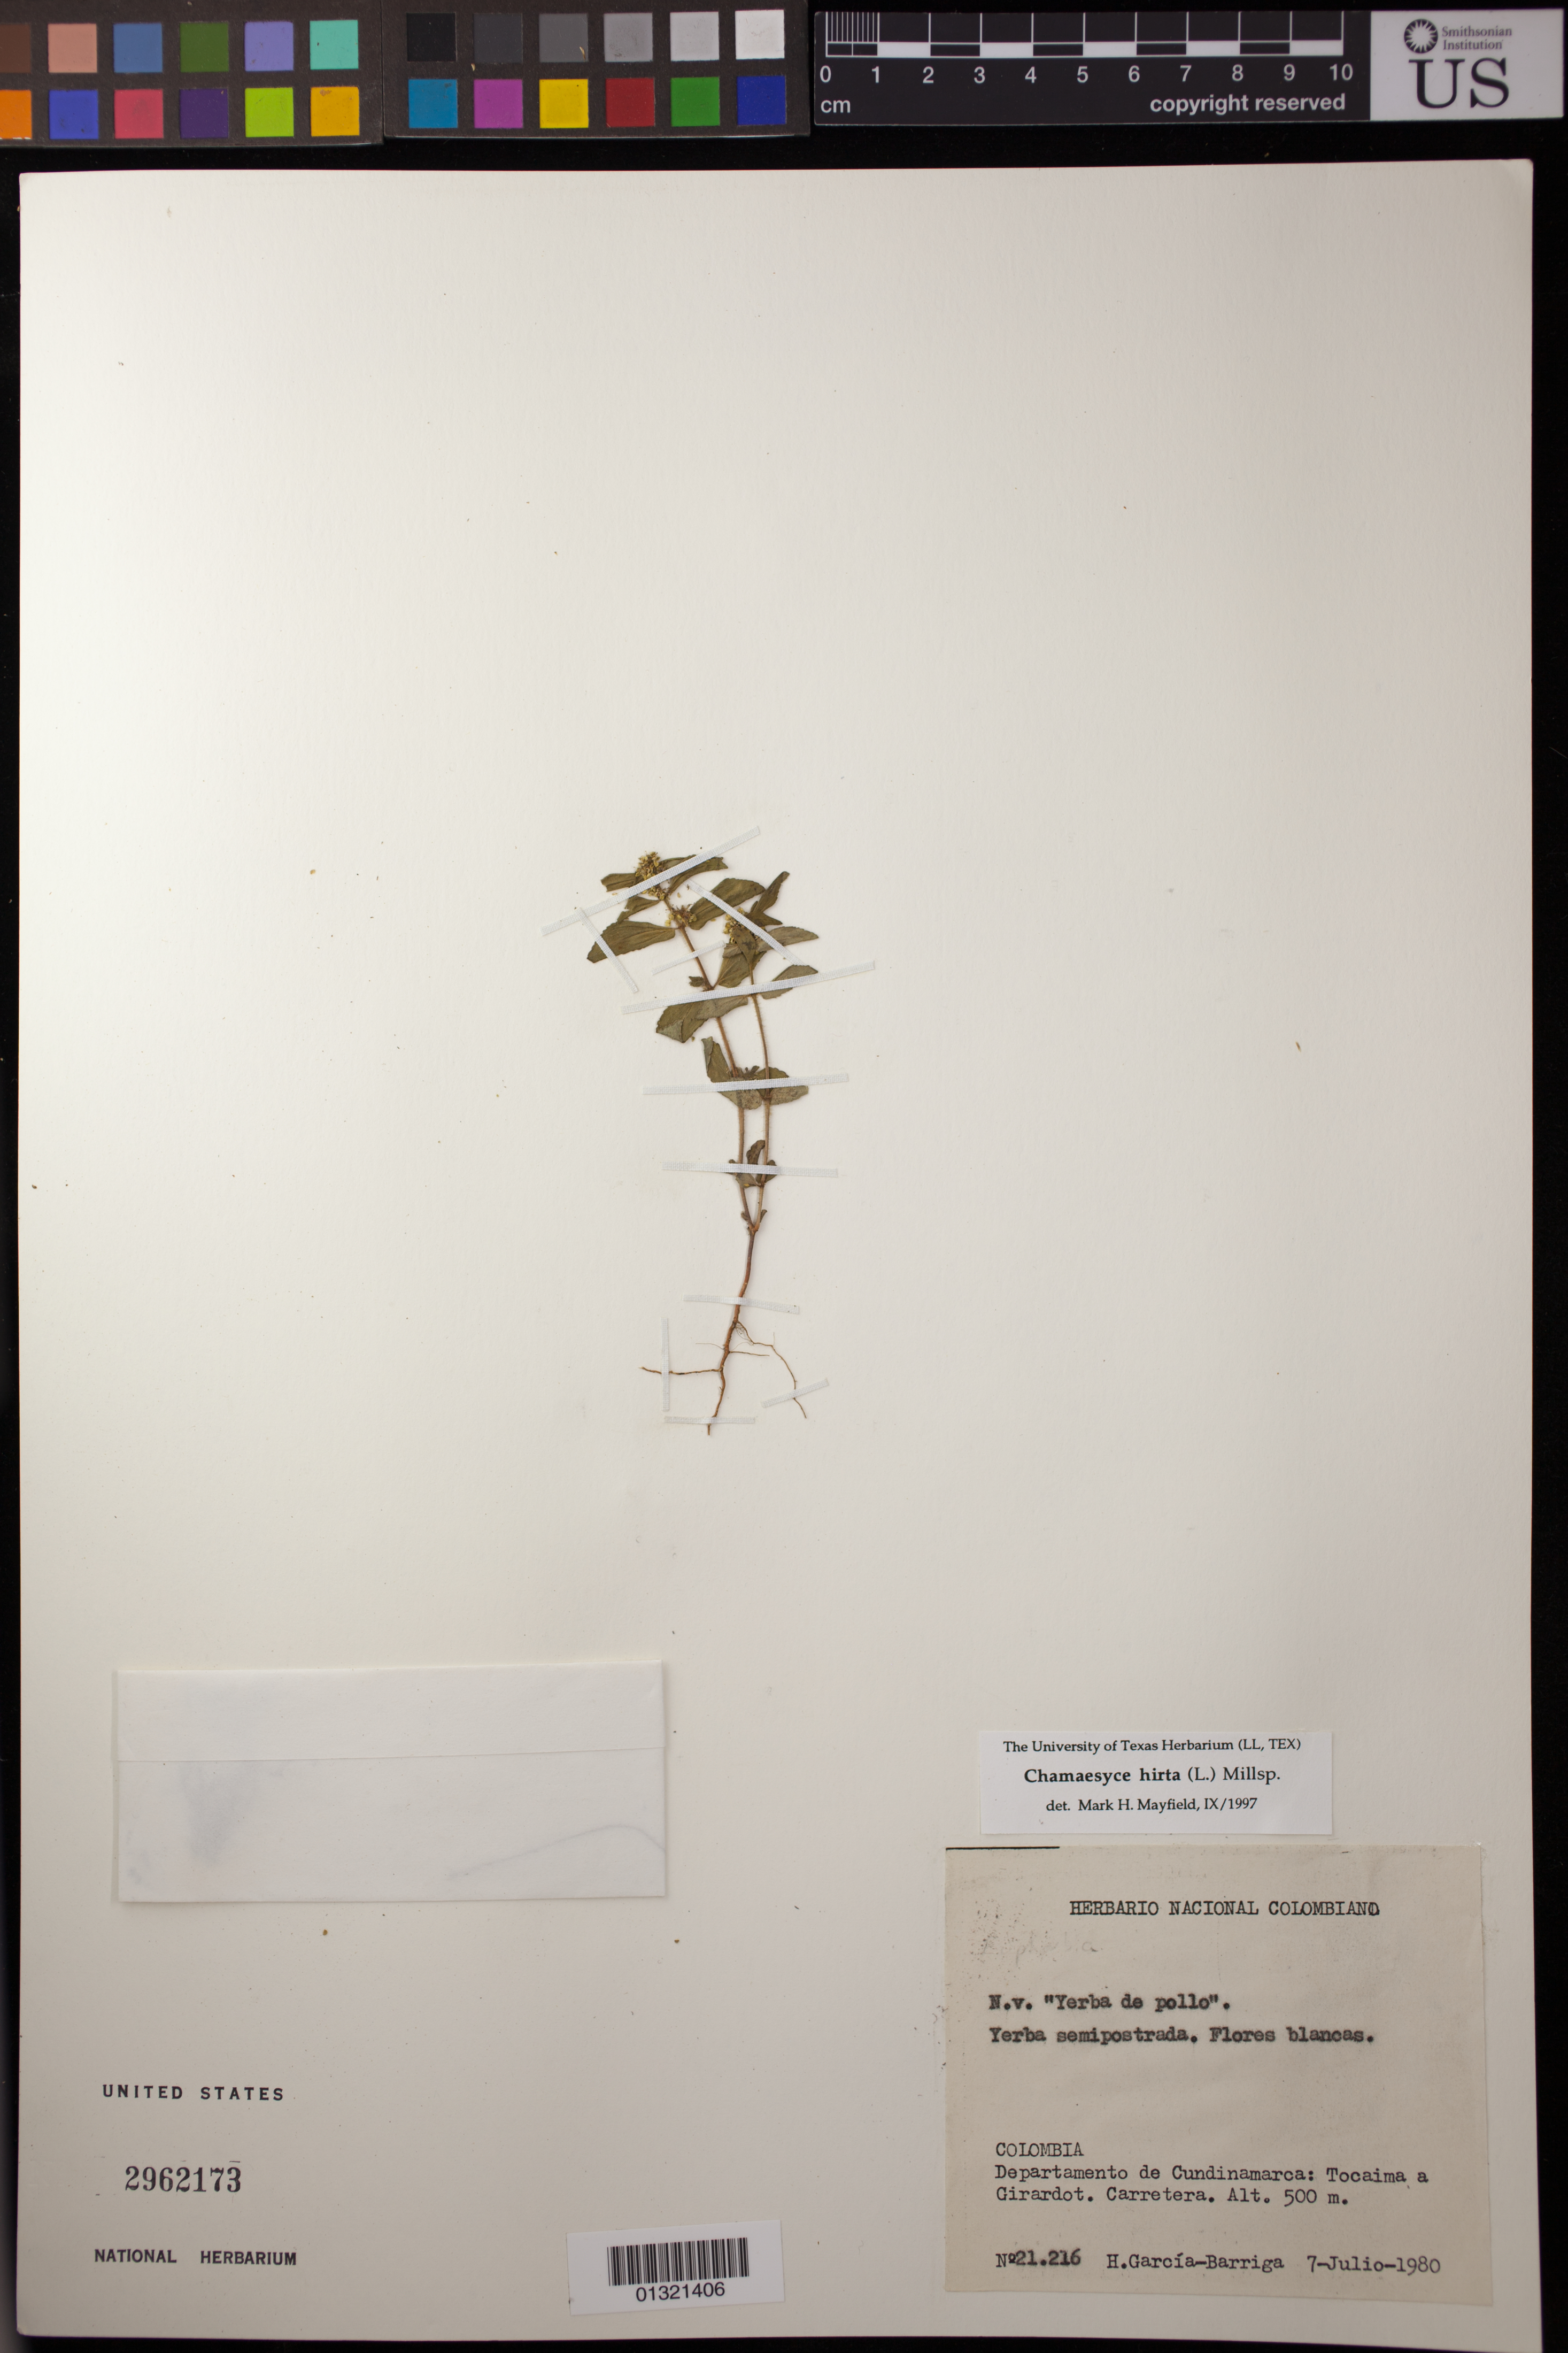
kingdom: Plantae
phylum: Tracheophyta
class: Magnoliopsida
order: Malpighiales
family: Euphorbiaceae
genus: Euphorbia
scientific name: Euphorbia hirta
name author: L.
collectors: H. García Barriga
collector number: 21216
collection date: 1980-07-07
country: Colombia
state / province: Cundinamarca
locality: Tocaima a Girardot. Carretera.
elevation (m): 500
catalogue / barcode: US 2962173